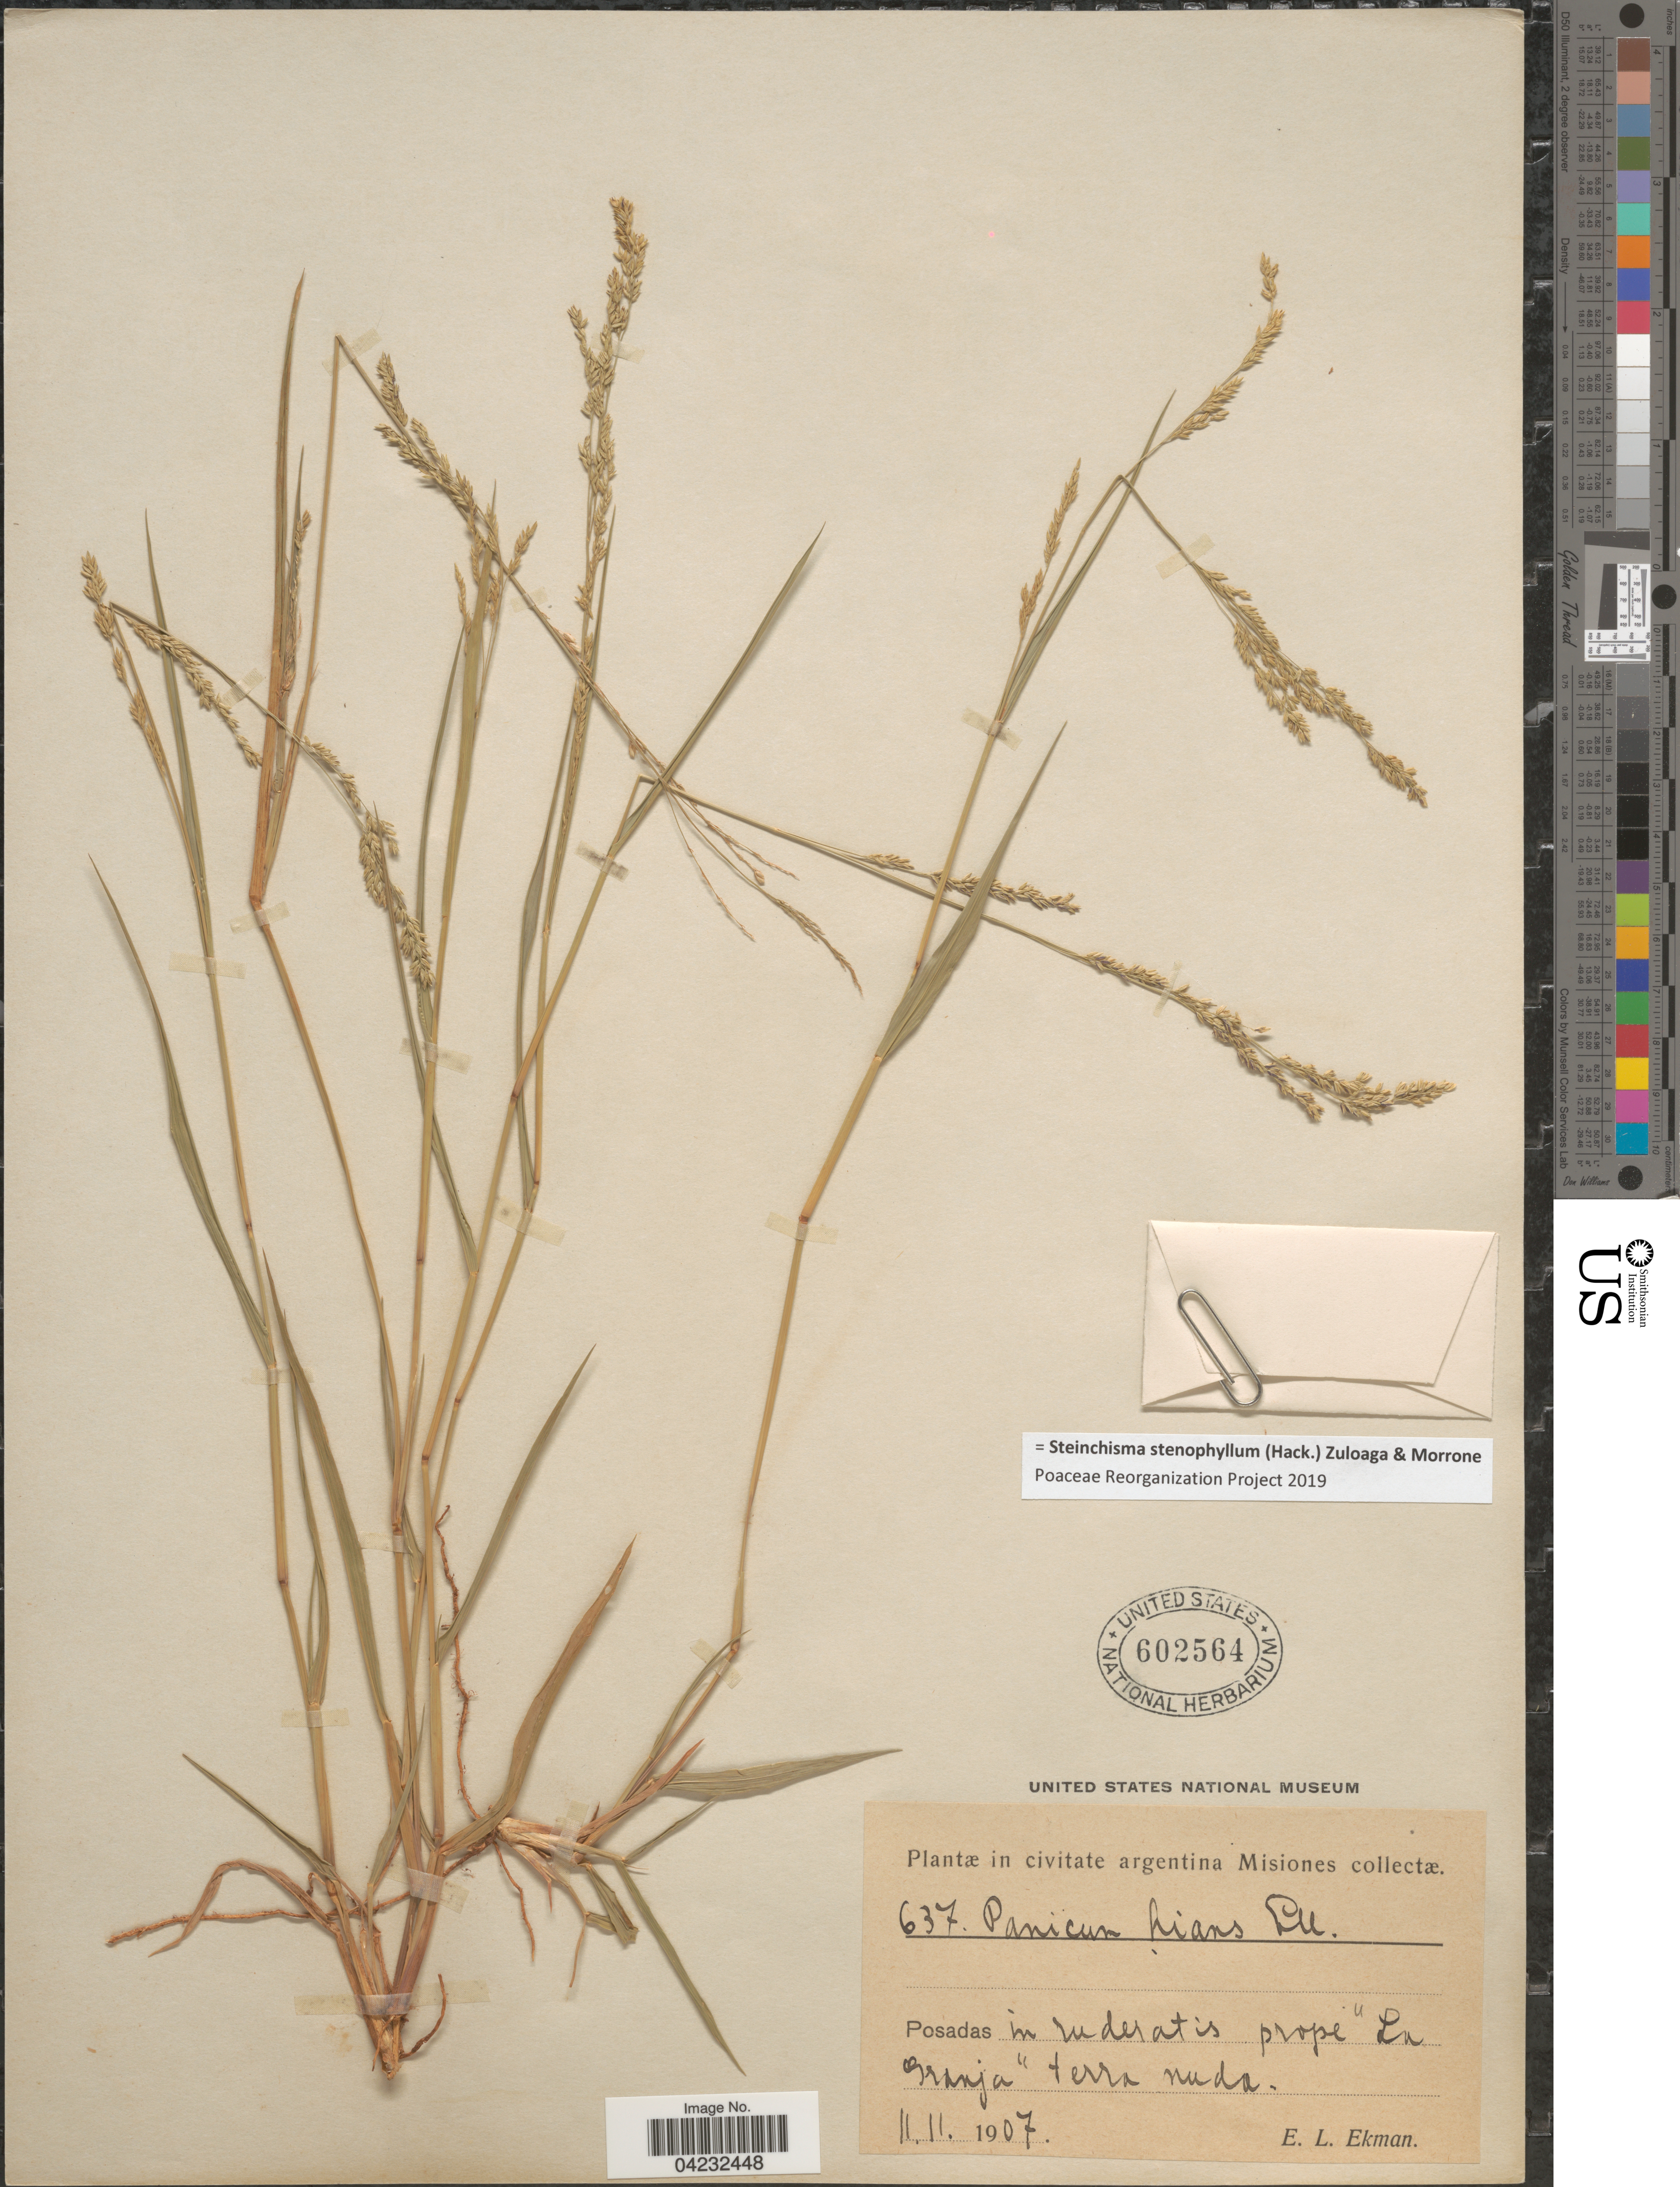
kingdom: Plantae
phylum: Tracheophyta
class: Liliopsida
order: Poales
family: Poaceae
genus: Steinchisma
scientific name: Steinchisma stenophyllum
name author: (Hack.) Zuloaga & Morrone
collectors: E. L. Ekman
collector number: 637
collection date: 1907-11-11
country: Argentina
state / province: Misiones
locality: Posadas in ruderatis prope "La Granja" terra nuda.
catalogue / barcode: US 602564